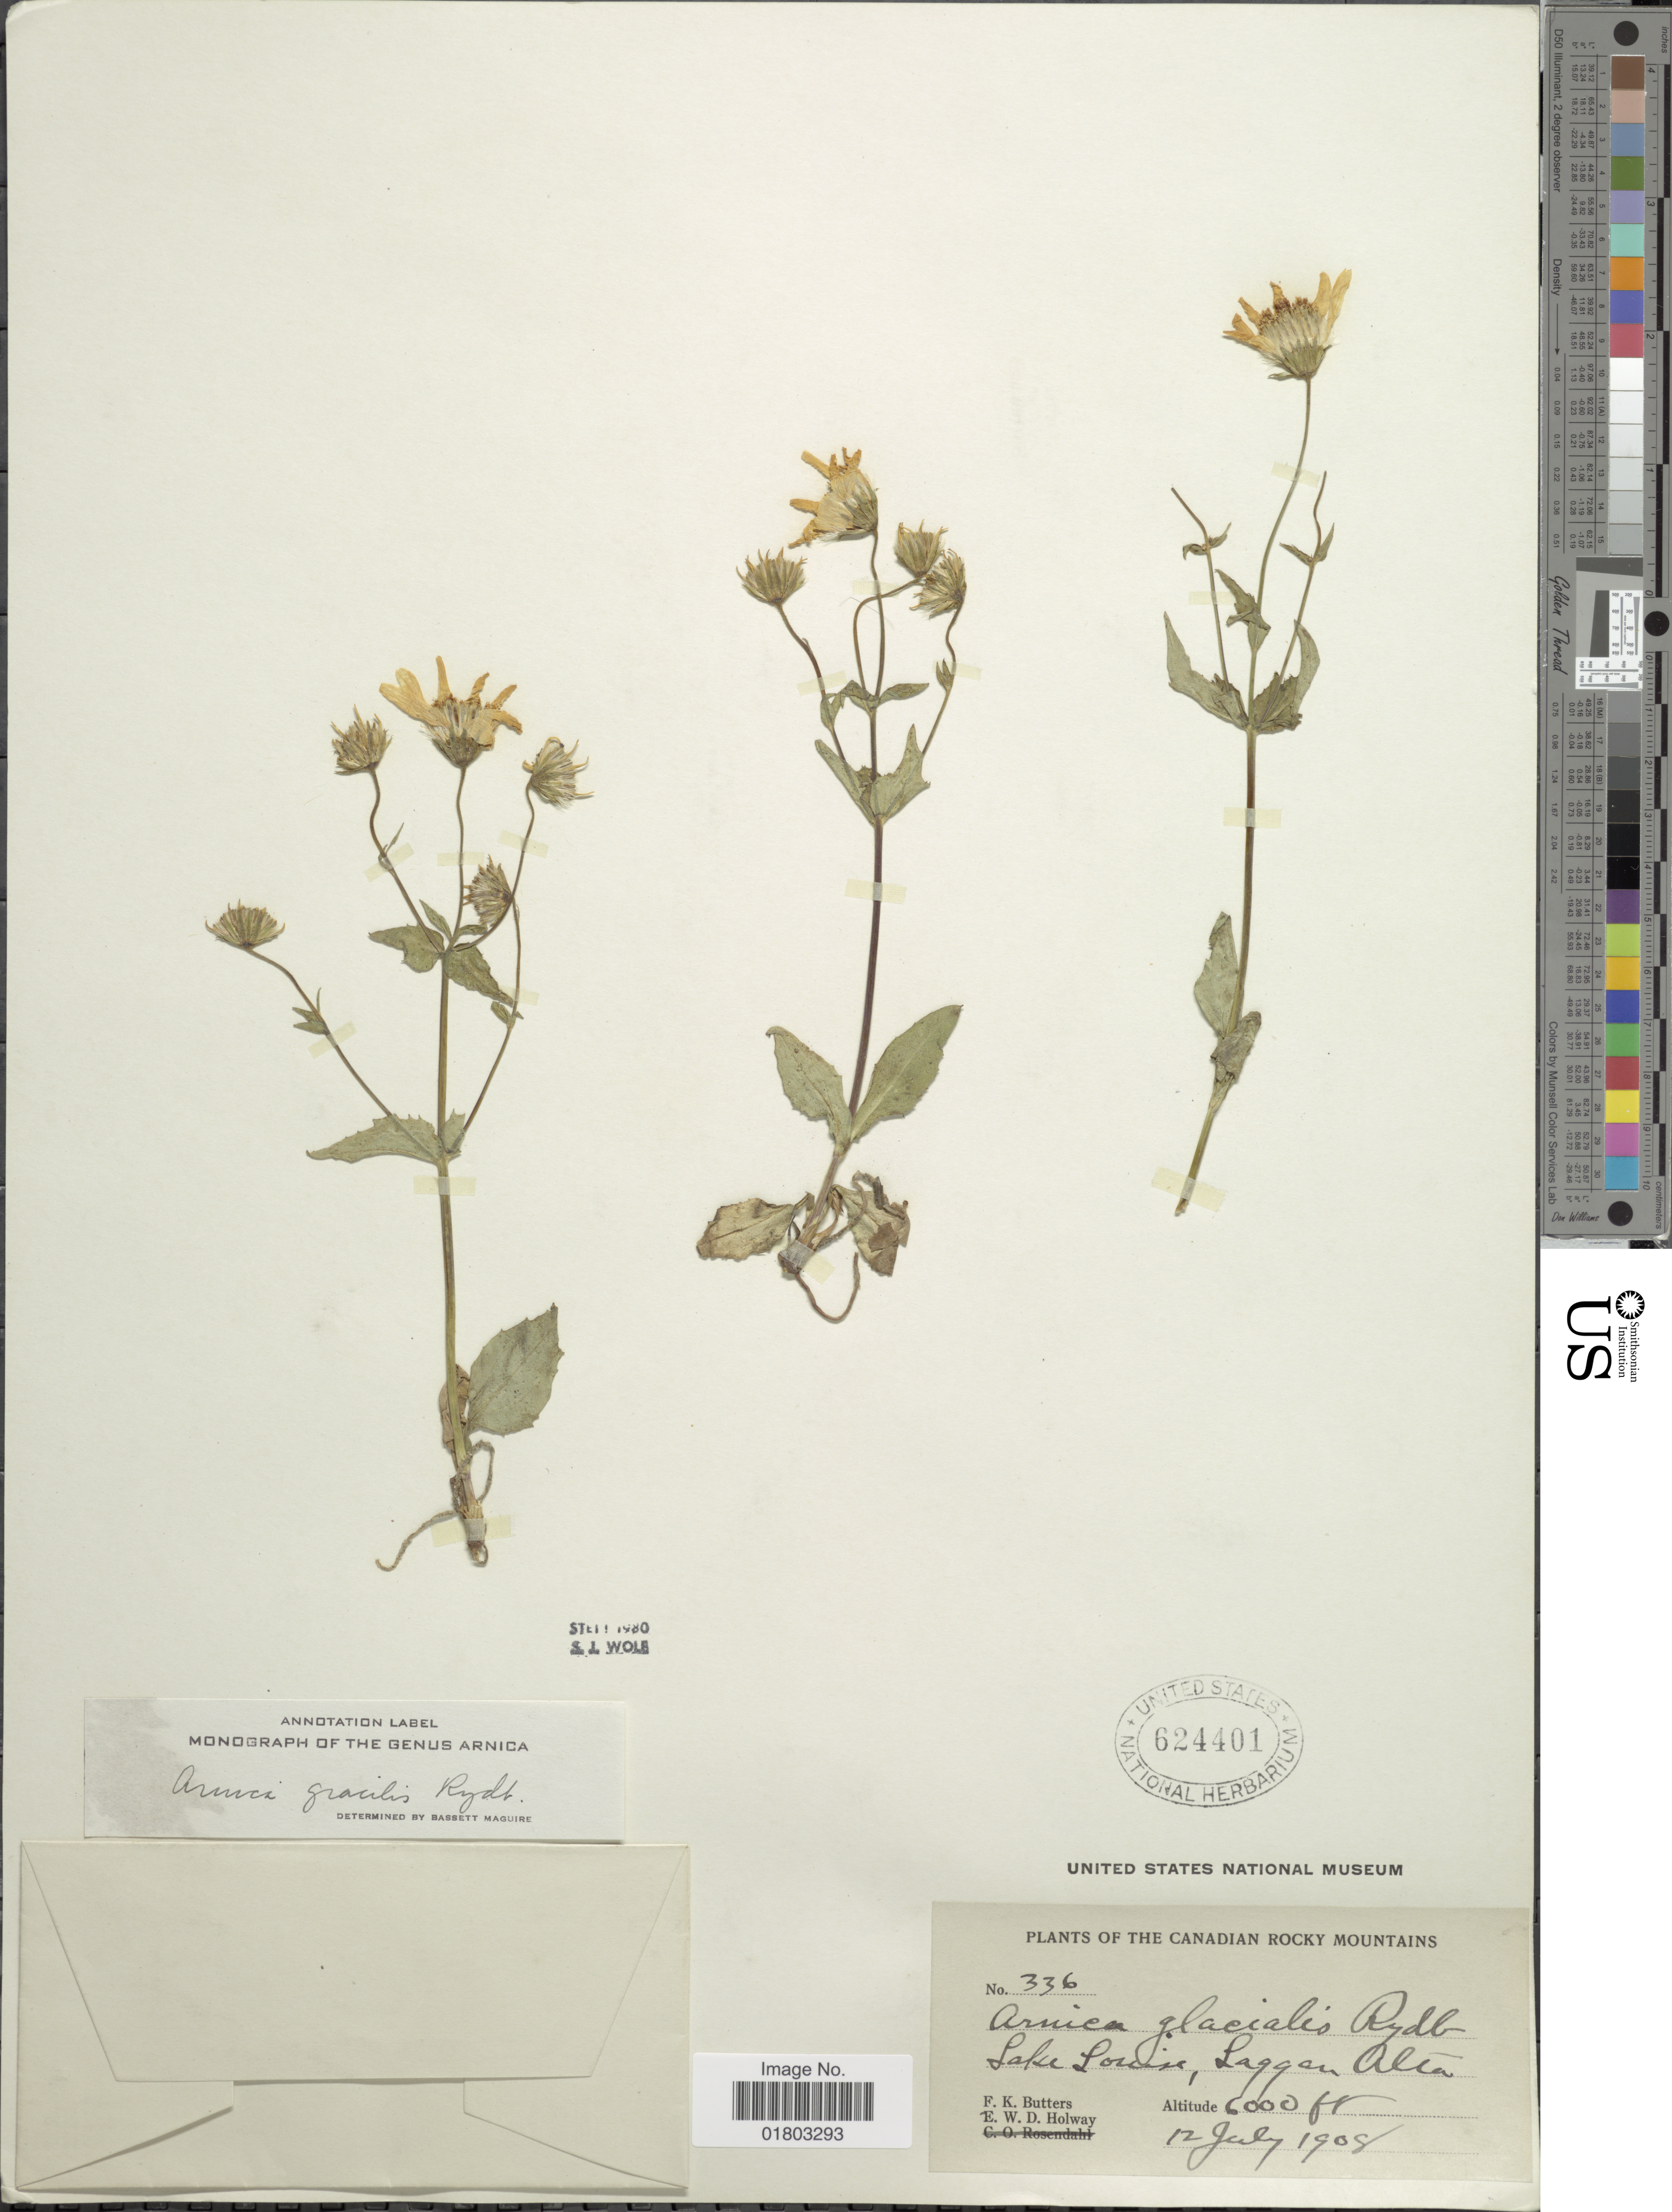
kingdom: Plantae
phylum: Tracheophyta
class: Magnoliopsida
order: Asterales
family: Asteraceae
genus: Arnica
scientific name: Arnica gracilis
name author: Rydb.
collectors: F. K. Butters & E. W. D. Holway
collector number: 336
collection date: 1908-07-12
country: Canada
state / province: Alberta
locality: The Canadian Rocky Mountains, lake Louise, Laggan Alta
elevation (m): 1829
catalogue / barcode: US 624401